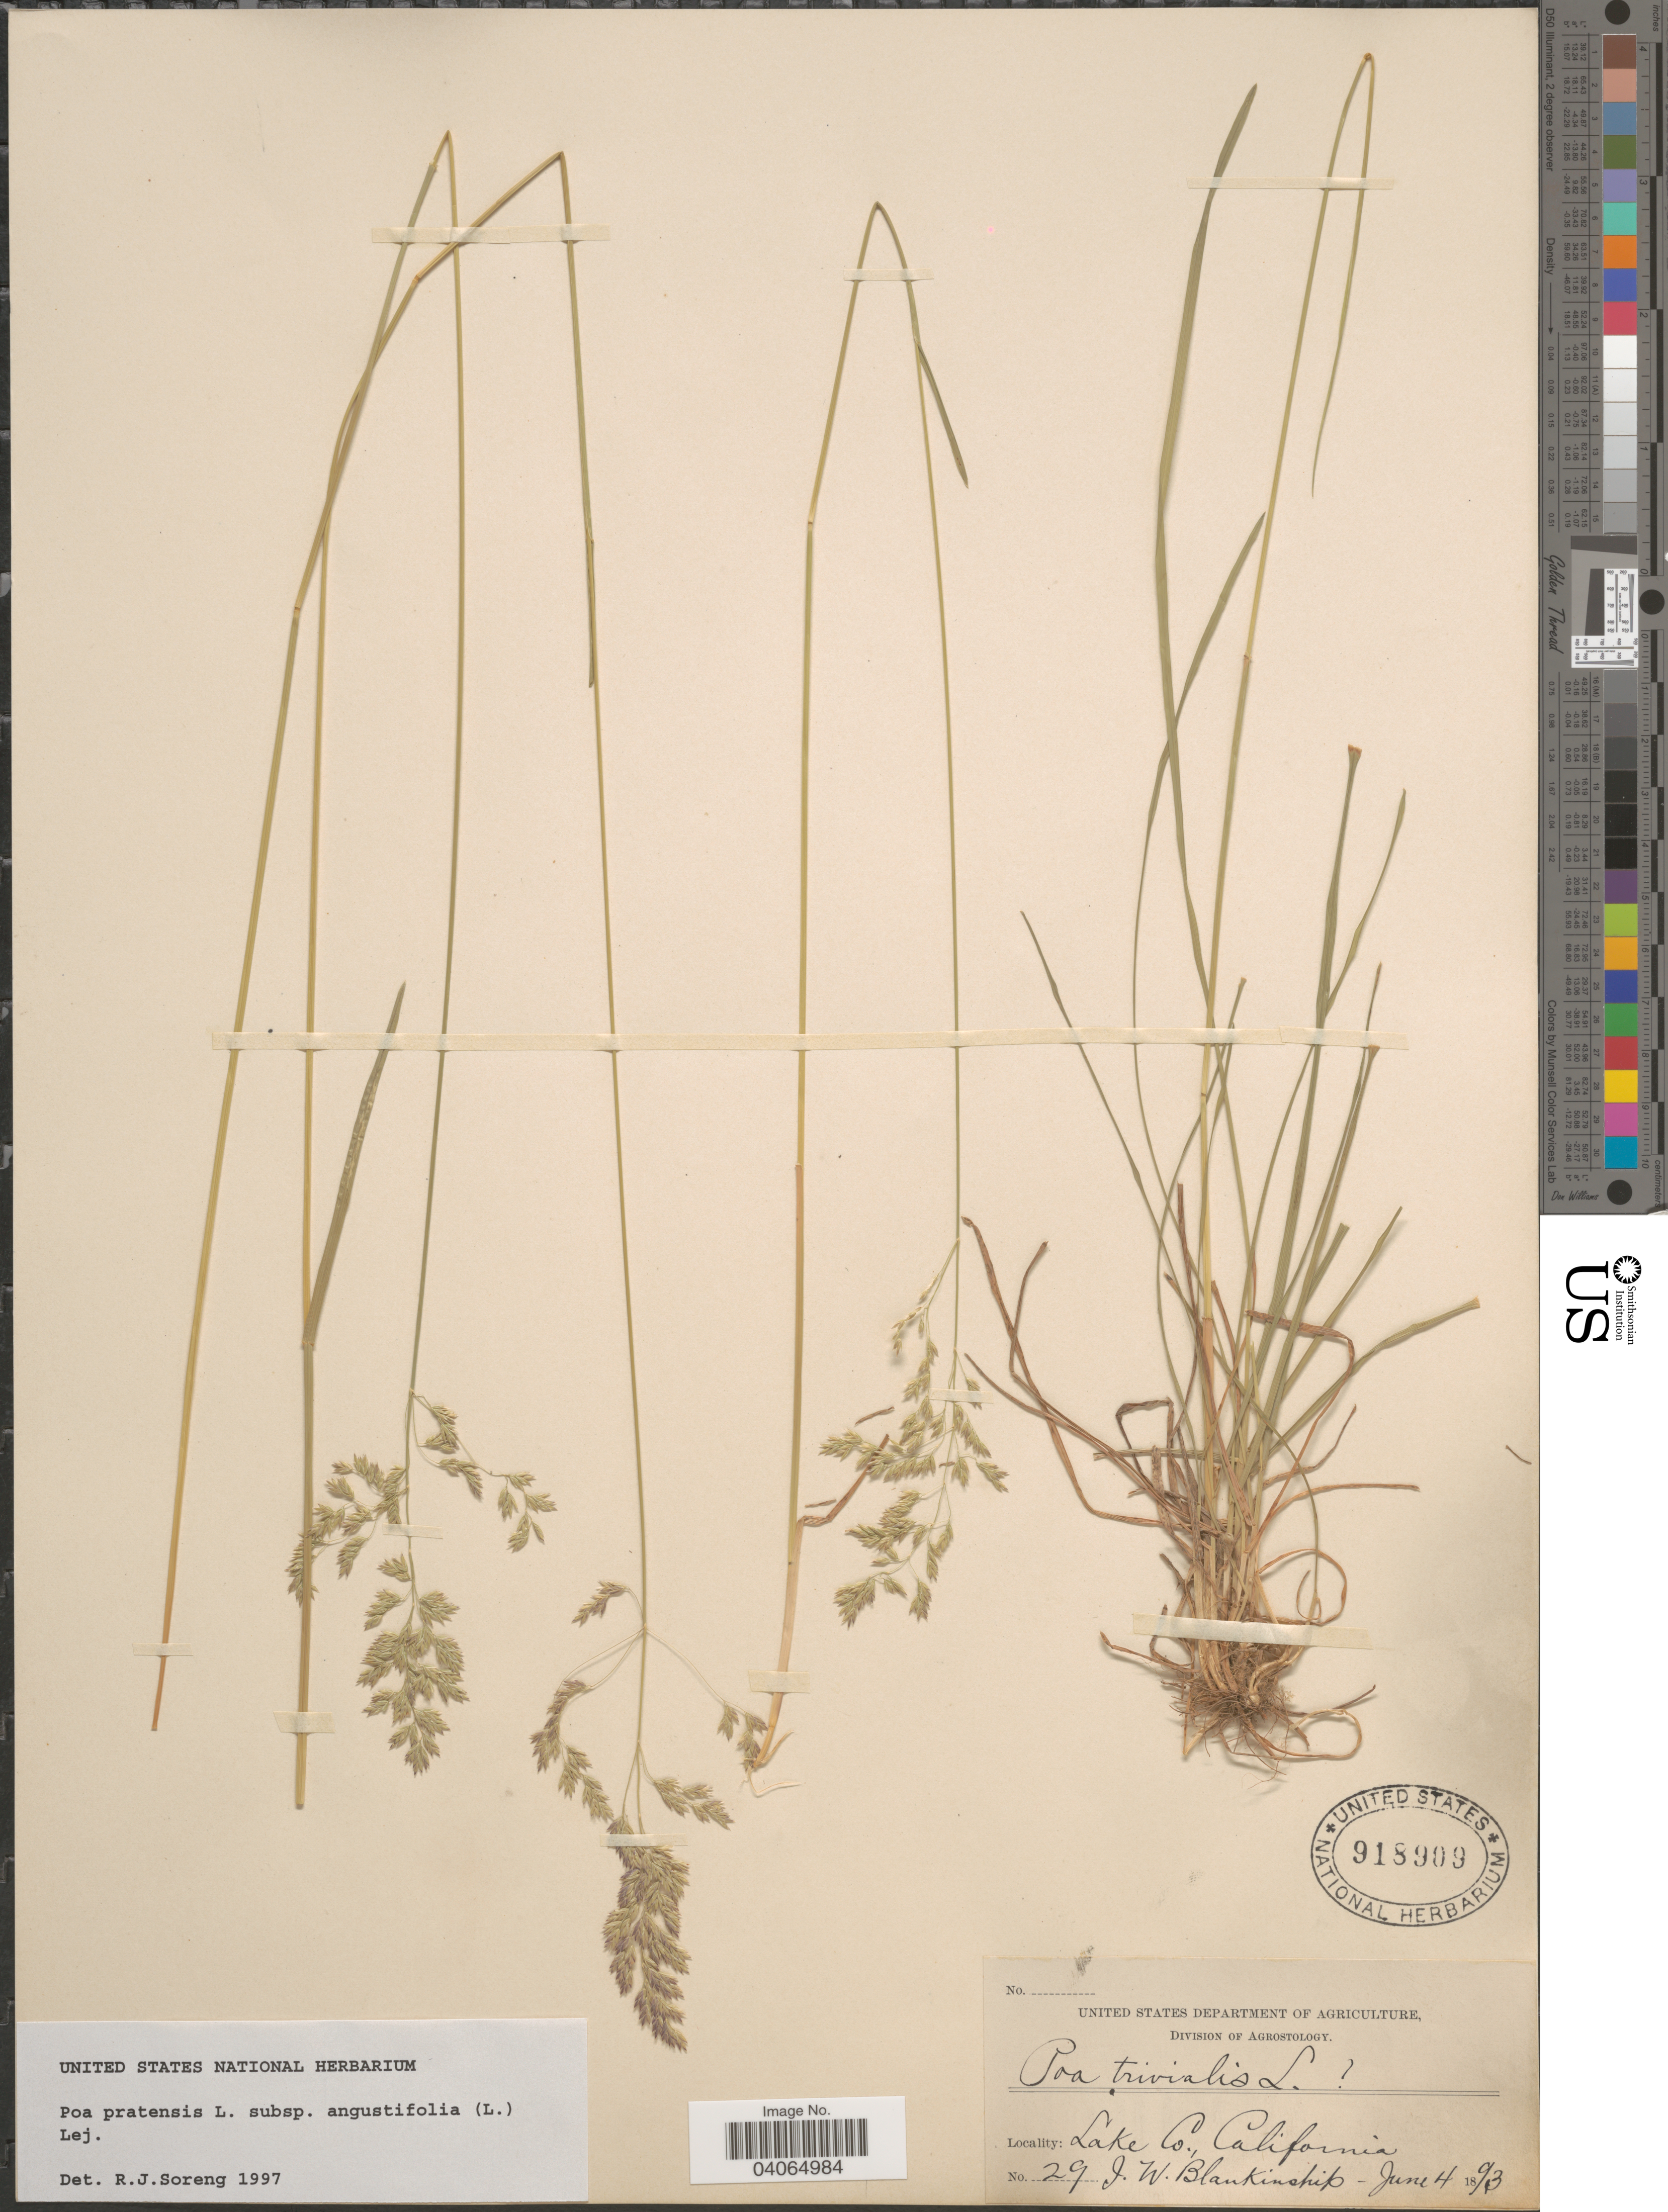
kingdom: Plantae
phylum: Tracheophyta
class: Liliopsida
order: Poales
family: Poaceae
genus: Poa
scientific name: Poa pratensis subsp. angustifolia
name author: (L.) Lej.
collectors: J. W. Blankinship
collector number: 29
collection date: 1893-06-04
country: United States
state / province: California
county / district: Lake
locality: Lake Co.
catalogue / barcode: US 918909